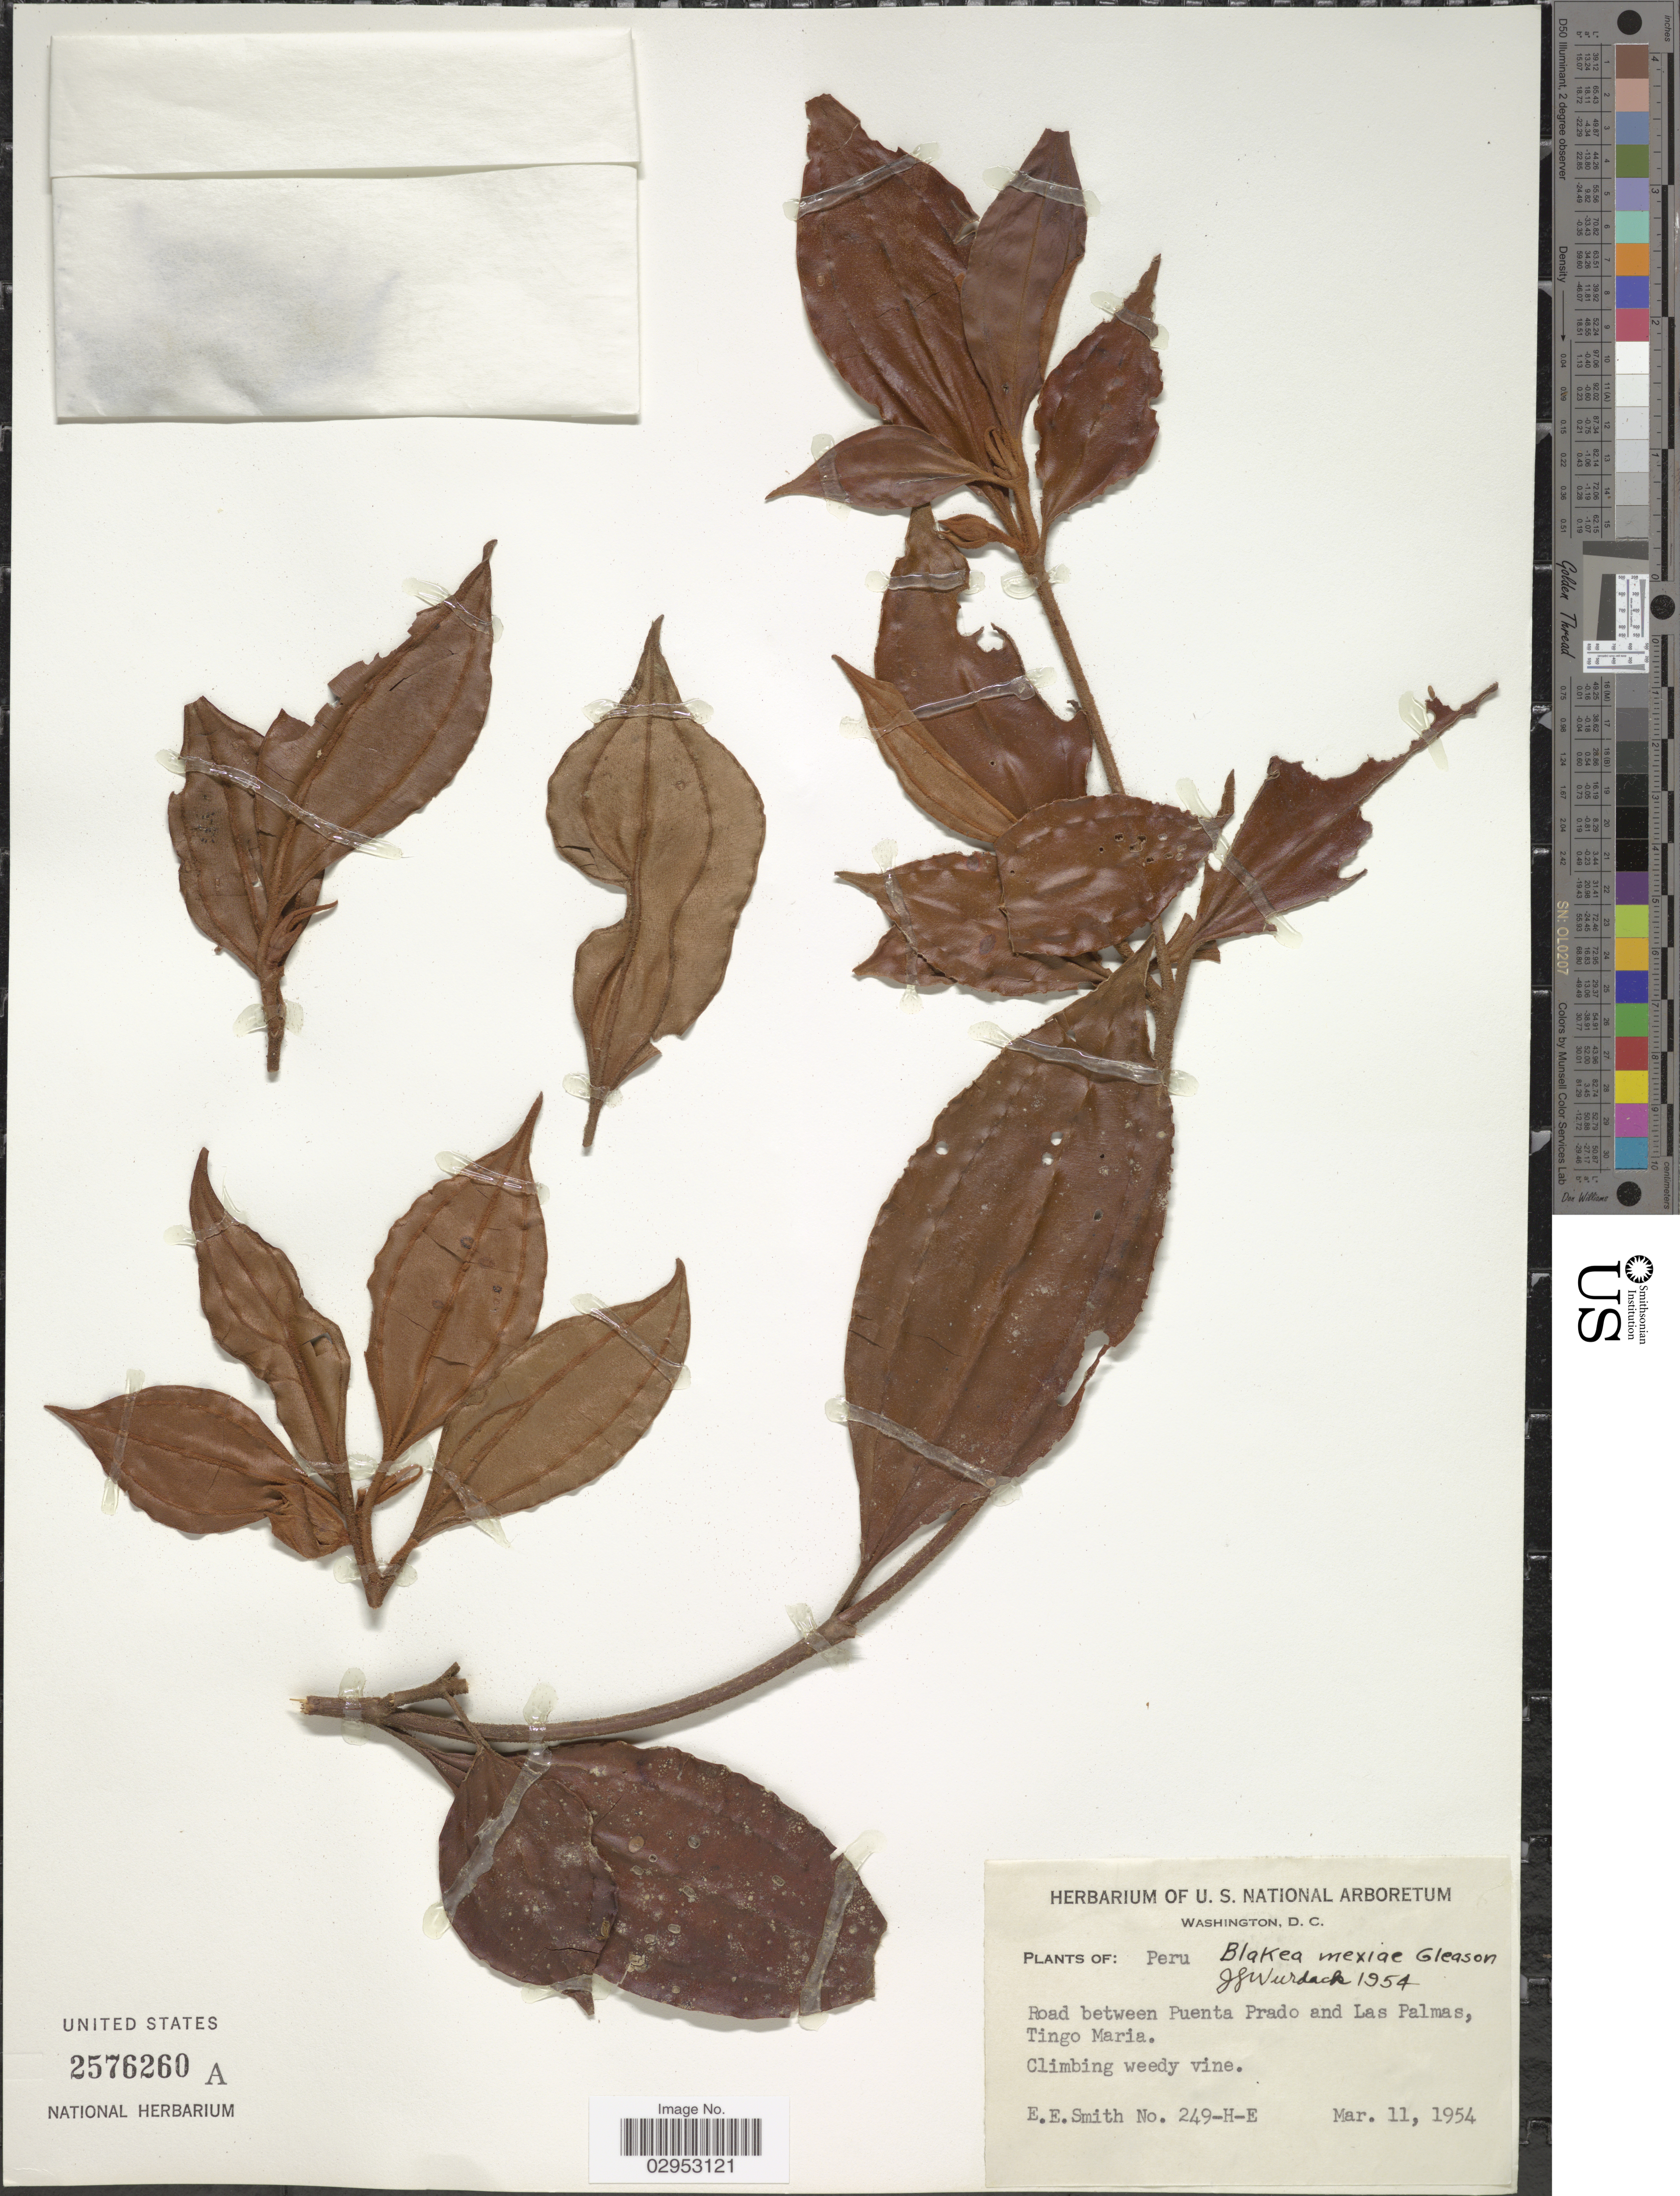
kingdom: Plantae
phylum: Tracheophyta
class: Magnoliopsida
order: Myrtales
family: Melastomataceae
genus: Blakea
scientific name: Blakea mexiae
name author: Gleason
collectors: E. E. Smith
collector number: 249-H-E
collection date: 1954-03-11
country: Peru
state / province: Huánuco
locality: Road between Puento Prado and Las Palmas, Tingo Maria.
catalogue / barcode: US 2576260A